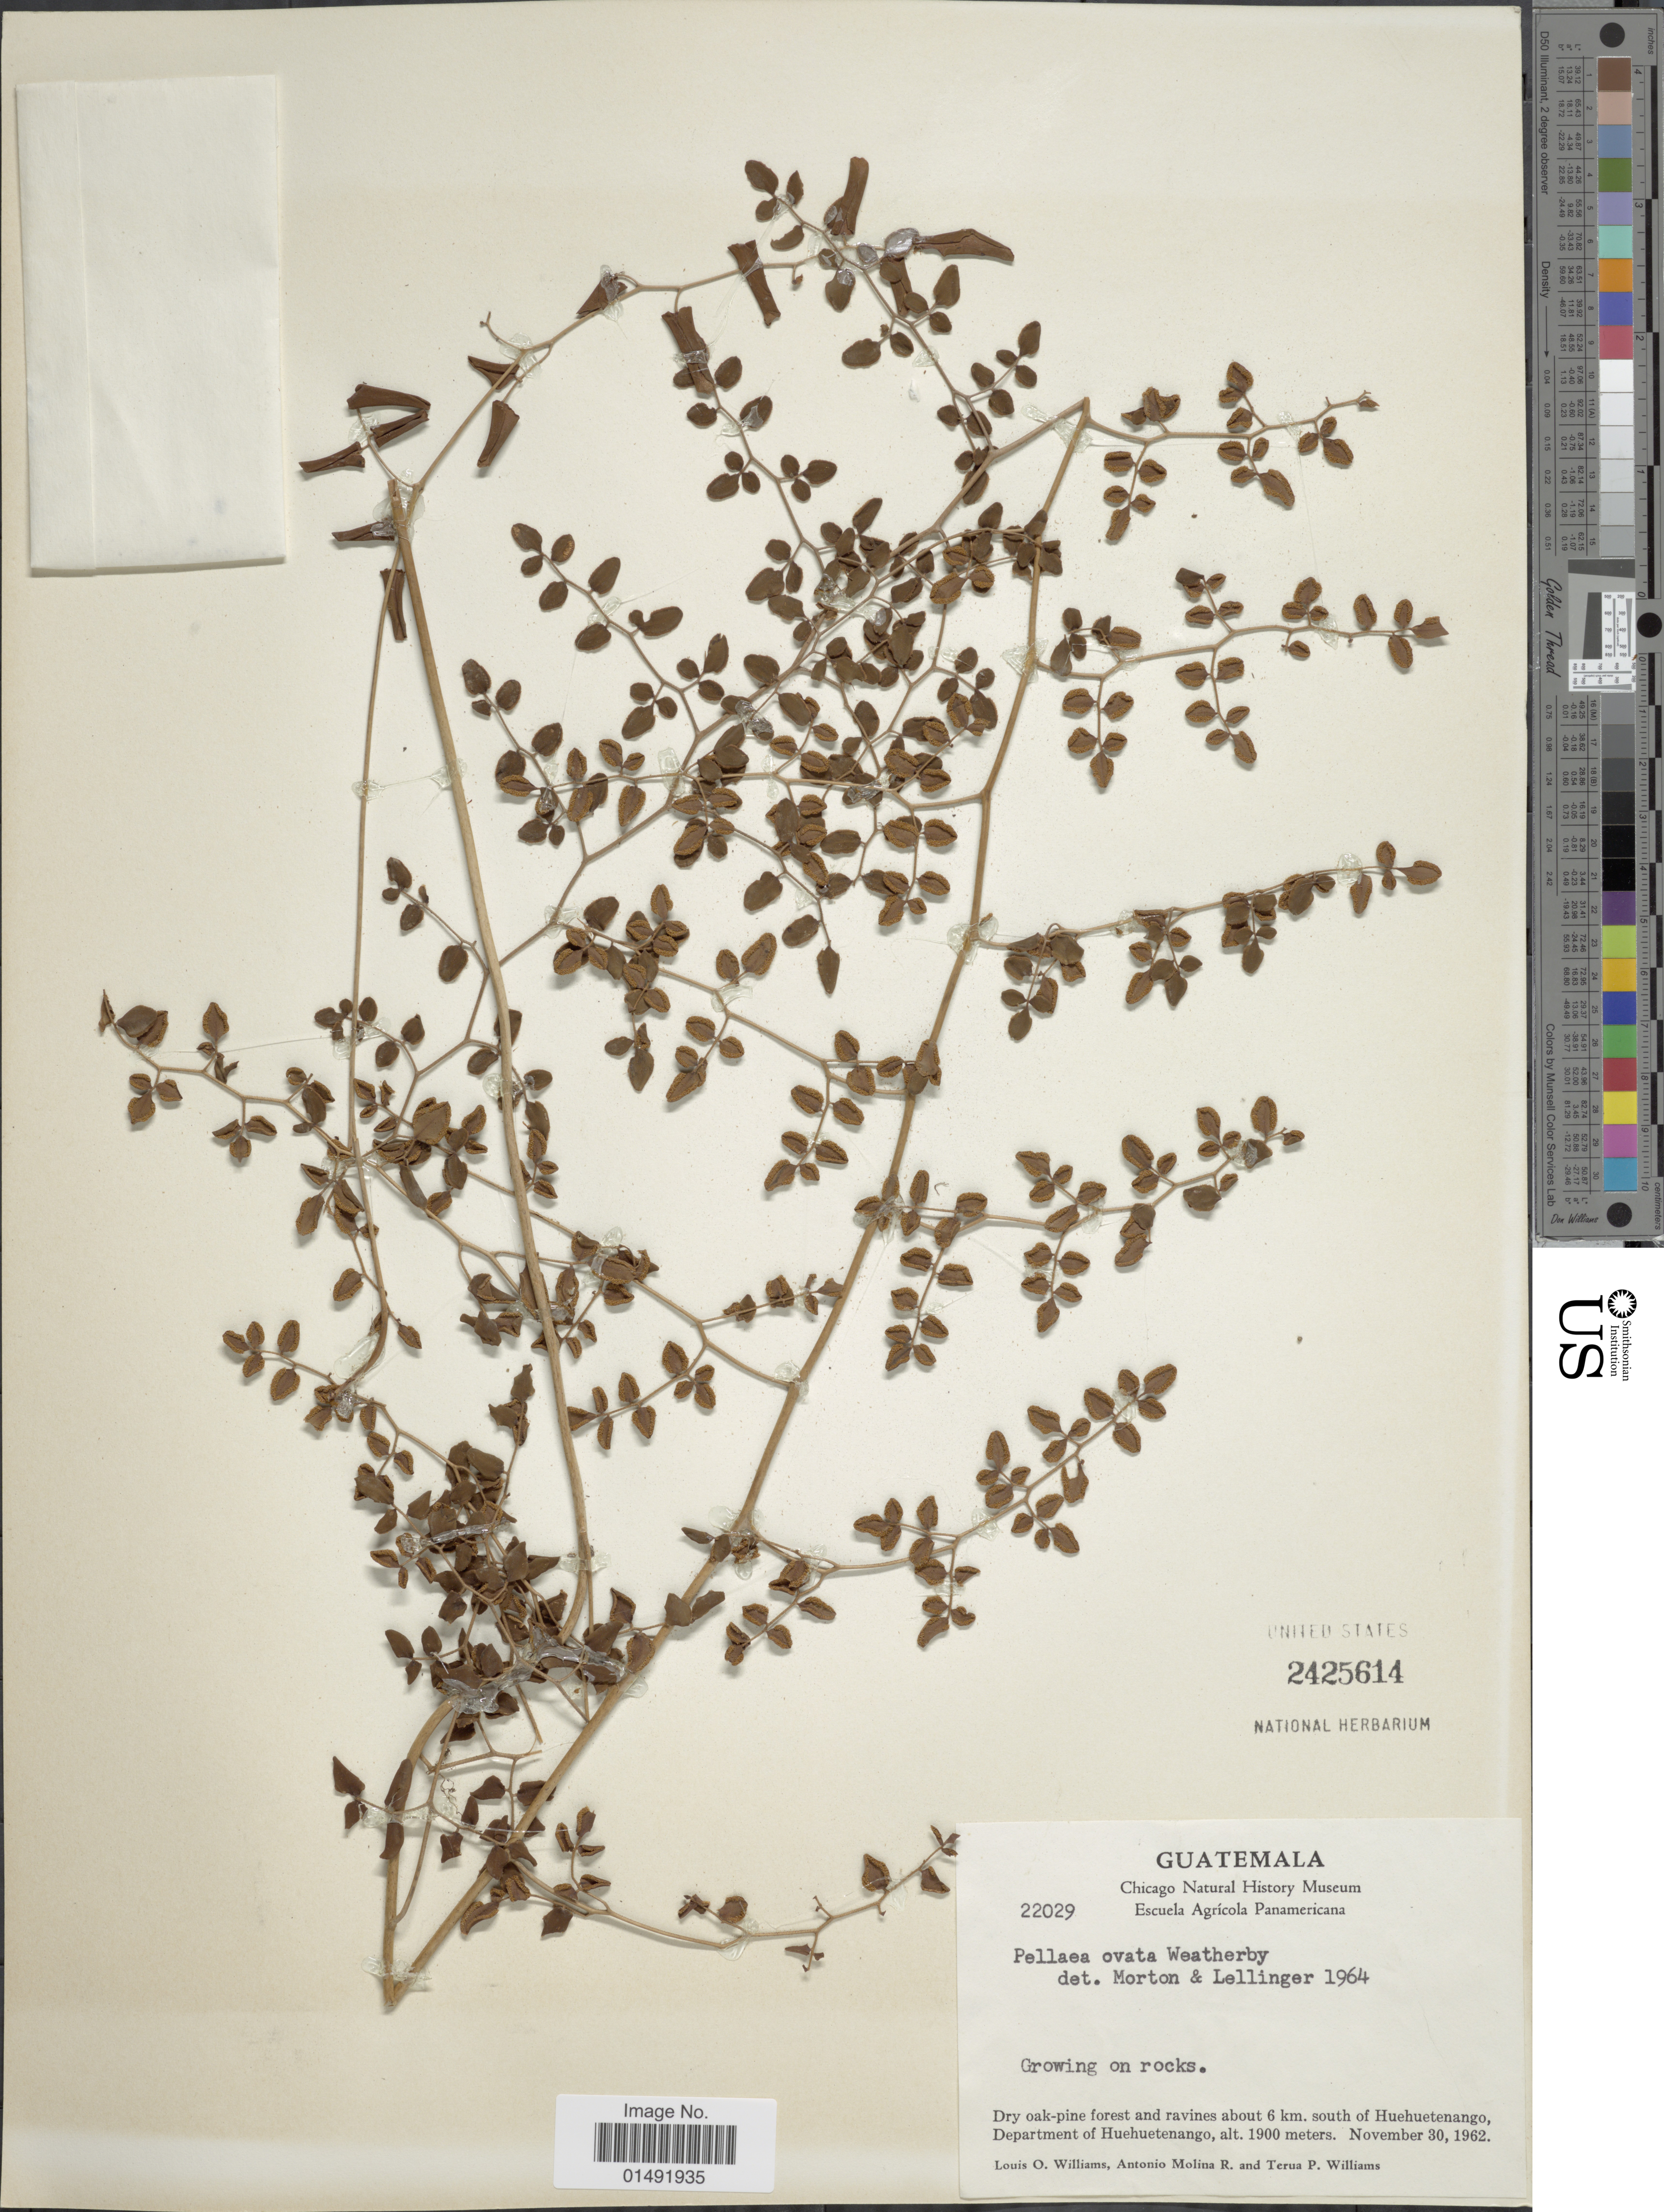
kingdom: Plantae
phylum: Tracheophyta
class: Polypodiopsida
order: Polypodiales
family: Pteridaceae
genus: Pellaea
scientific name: Pellaea ovata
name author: (Desv.) Weath.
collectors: L. O. Williams, A. Molina R. & T. P. Williams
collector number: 22029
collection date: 1962-11-30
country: Guatemala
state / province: Huehuetenango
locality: Dry oak-pine forest and ravines about 6 km. south of Huehuetenango, Department of Huehuetenango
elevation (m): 1900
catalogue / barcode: US 2425614